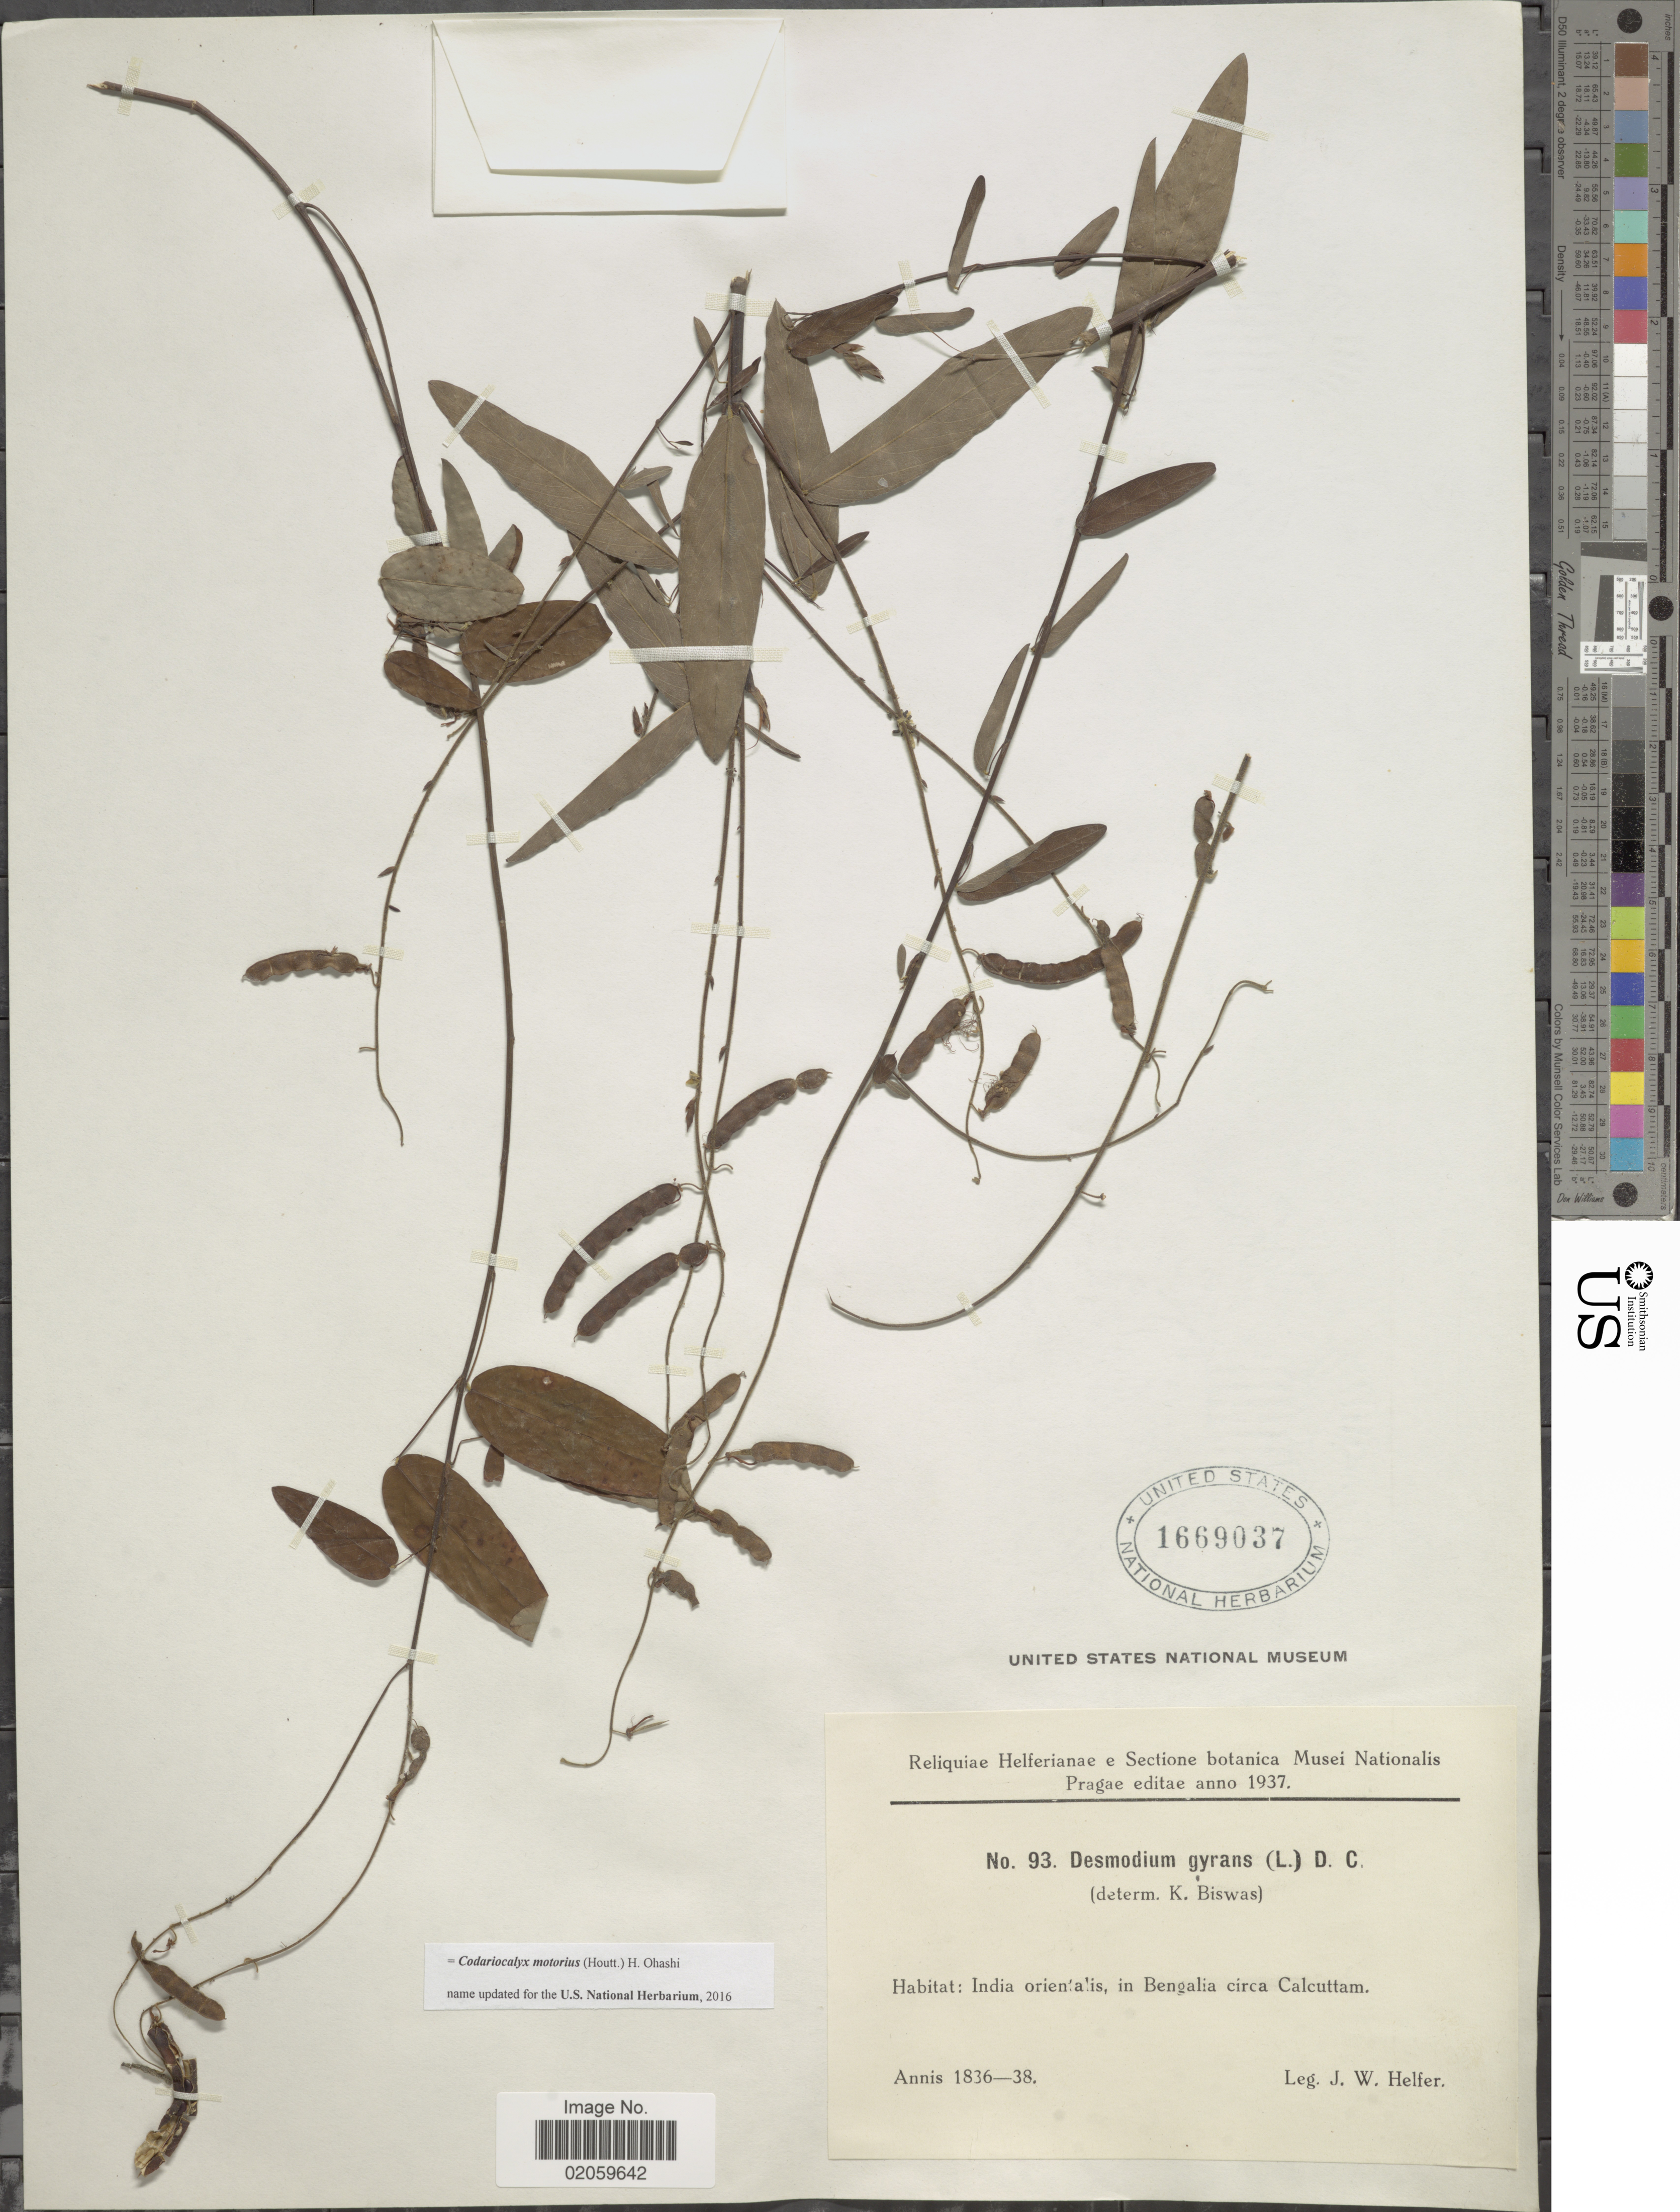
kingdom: Plantae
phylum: Tracheophyta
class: Magnoliopsida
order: Fabales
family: Fabaceae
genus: Codariocalyx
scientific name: Codariocalyx motorius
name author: (Houtt.) H. Ohashi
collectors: J. W. Helfer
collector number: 93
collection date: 1836/1838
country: India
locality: In Bengalia circa Calcuttam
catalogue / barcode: US 1669037